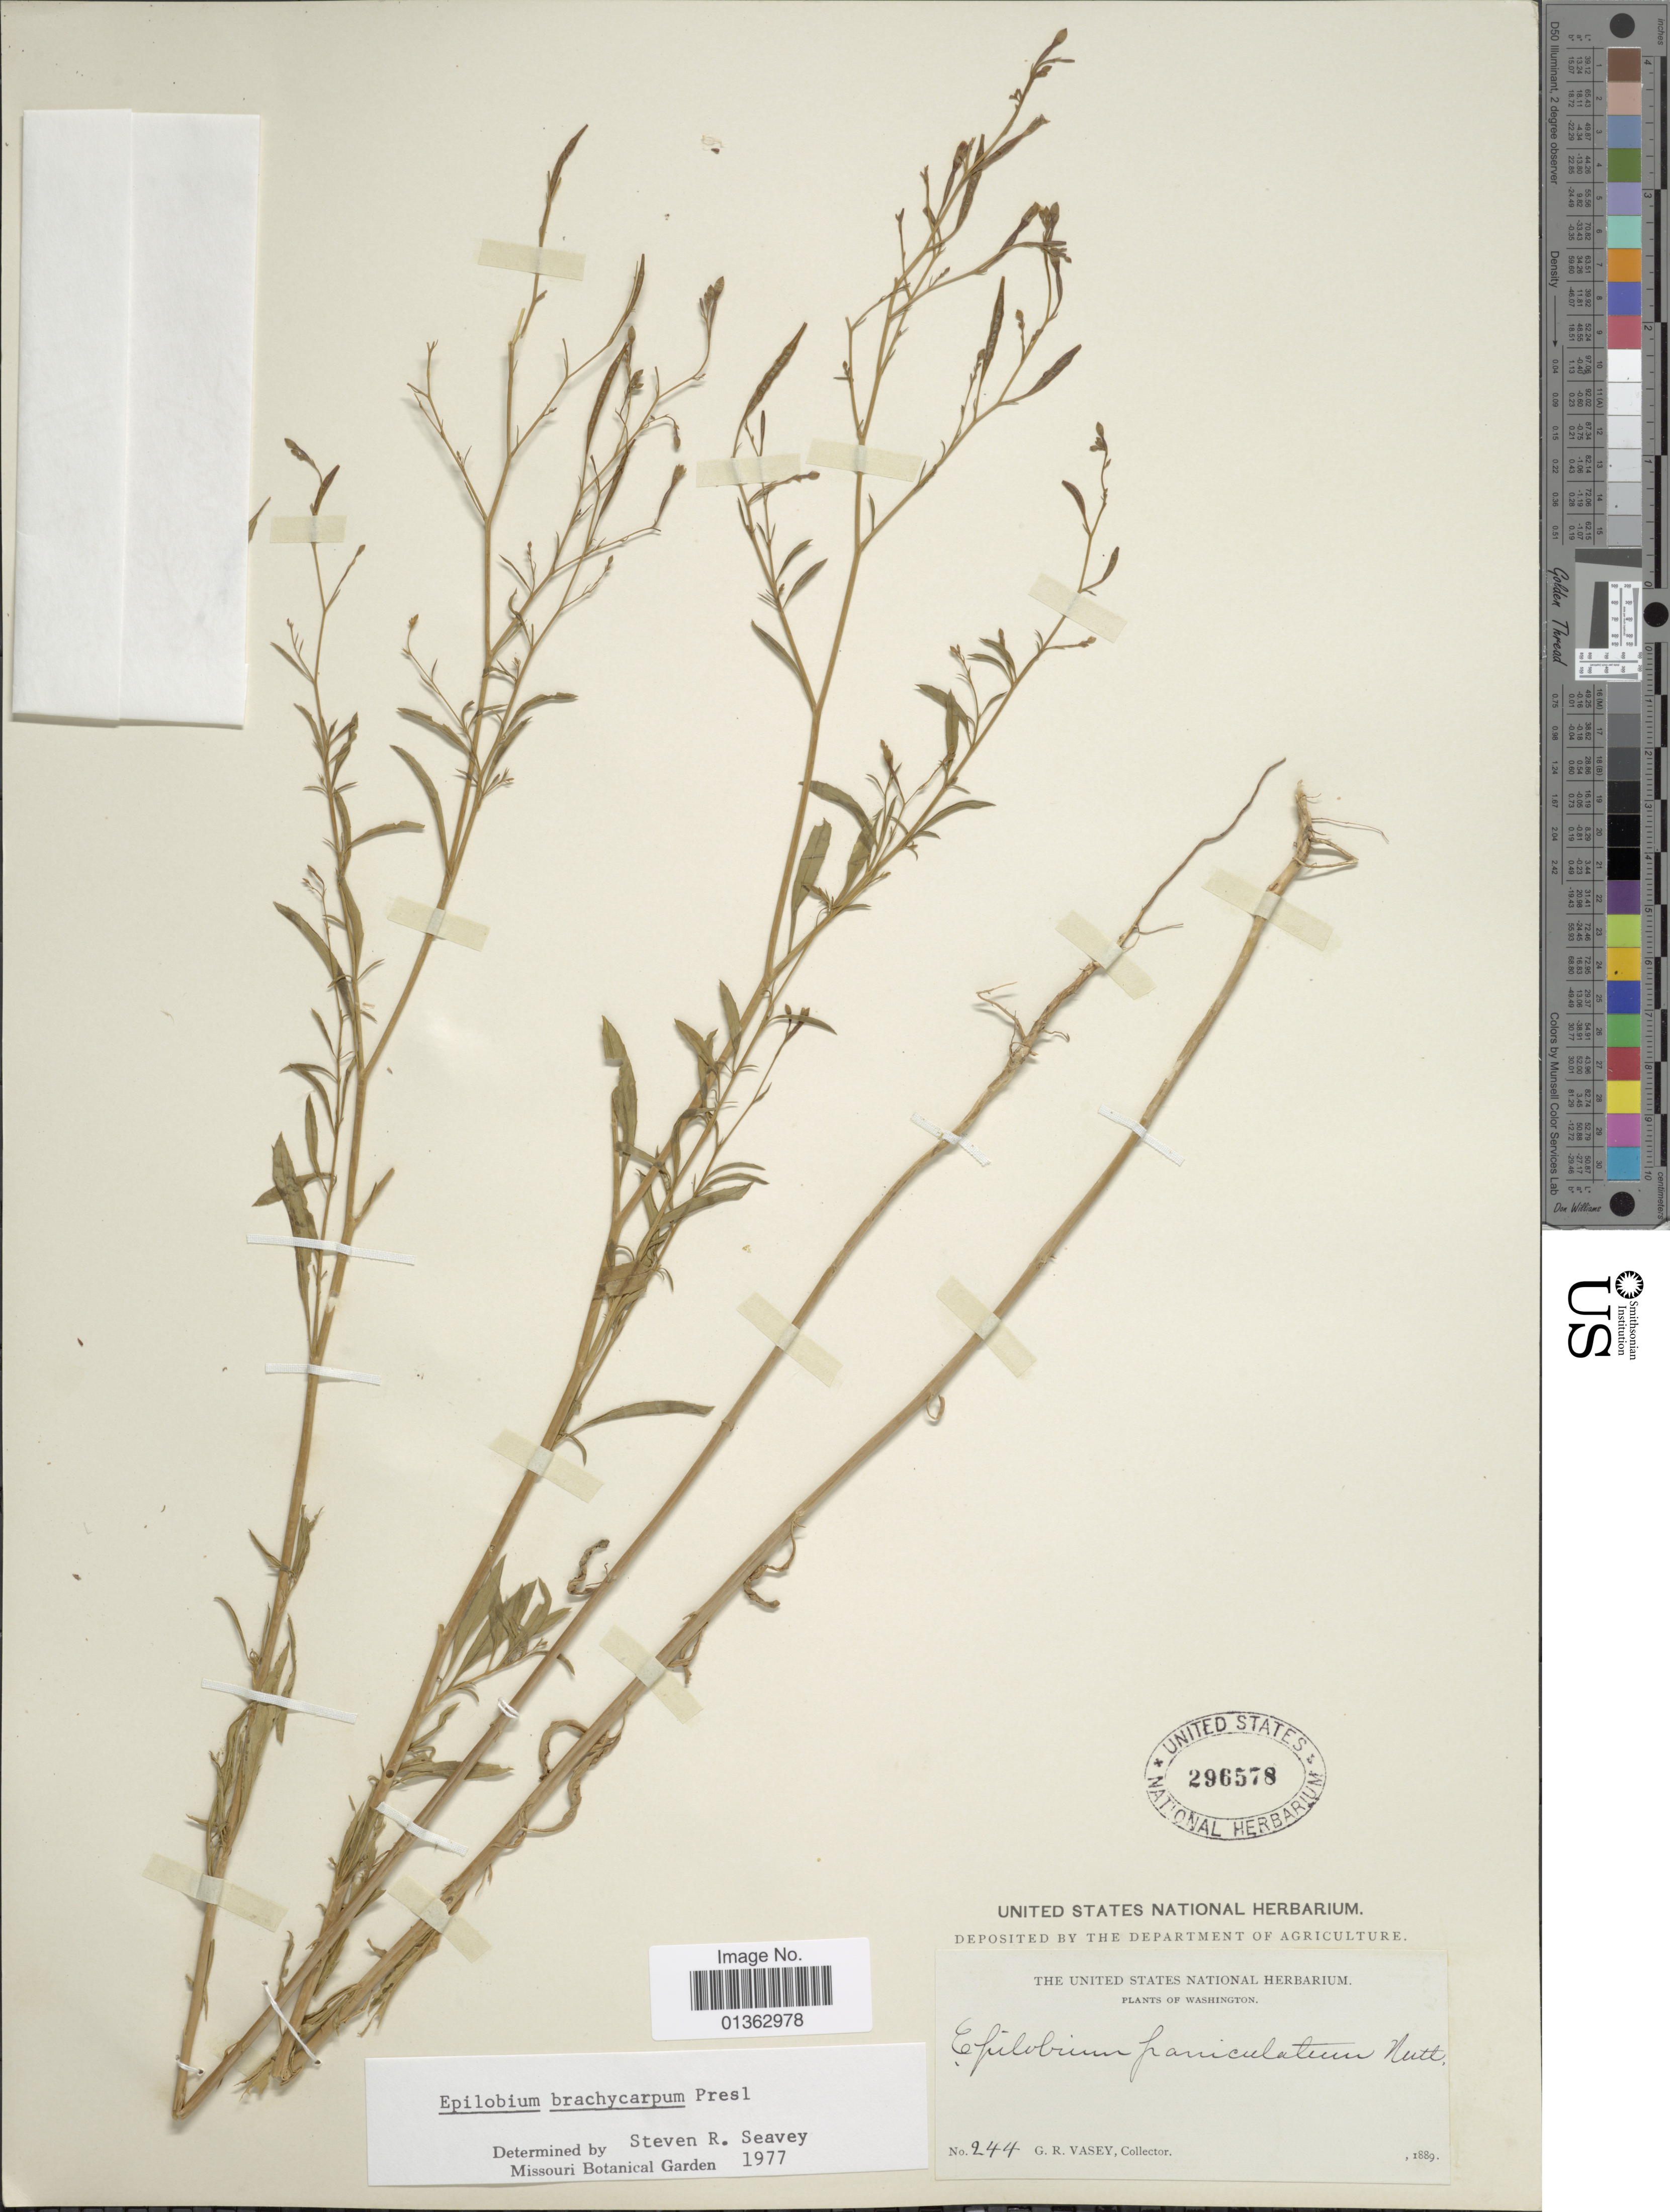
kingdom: Plantae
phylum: Tracheophyta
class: Magnoliopsida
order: Myrtales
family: Onagraceae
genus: Epilobium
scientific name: Epilobium brachycarpum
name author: C. Presl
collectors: G. R. Vasey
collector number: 244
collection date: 1889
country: United States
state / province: Washington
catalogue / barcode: US 296578